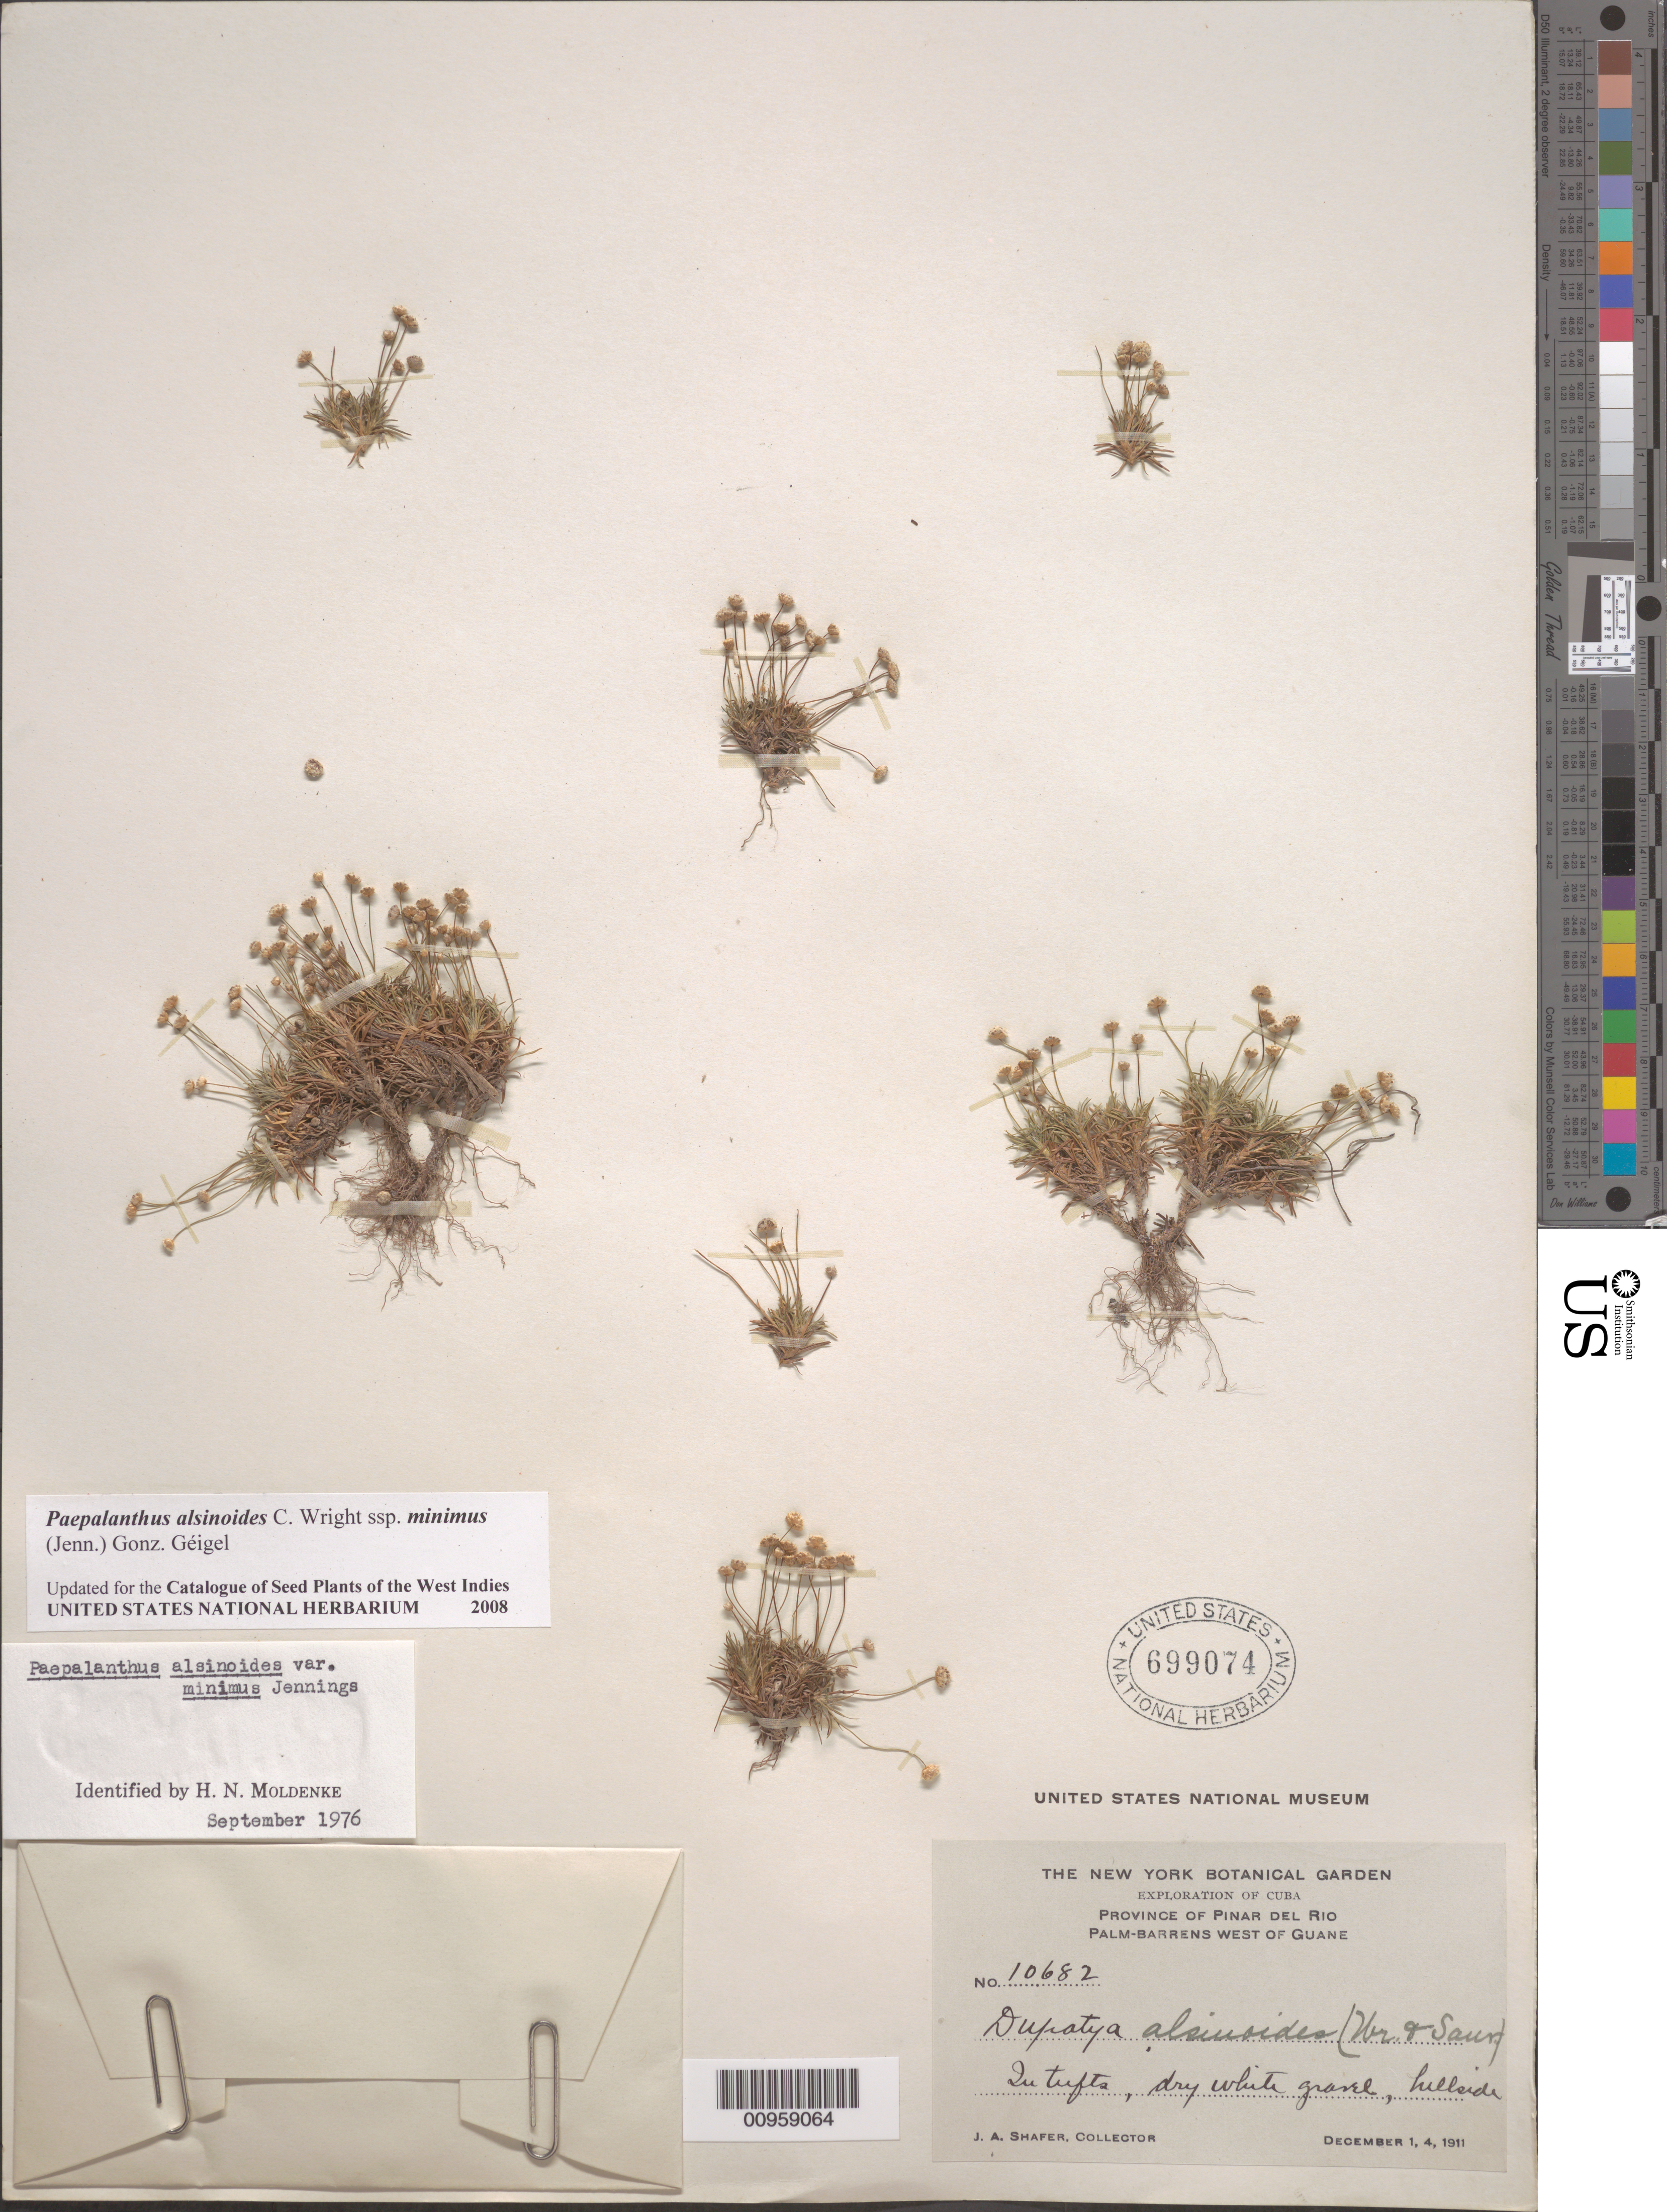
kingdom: Plantae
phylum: Tracheophyta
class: Liliopsida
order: Poales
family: Eriocaulaceae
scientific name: Giuliettia alsinoides subsp. minima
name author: (Jenn.) ined.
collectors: J. A. Shafer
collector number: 10682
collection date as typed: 01 Dec 1911 to 04 Dec 1911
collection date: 1911-12-01/1911-12-04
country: Cuba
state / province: Pinar del Rio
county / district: Dry forest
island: Cuba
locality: W of Guane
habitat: Dry white gravel, limestone in palm-barrens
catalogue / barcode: US 699074